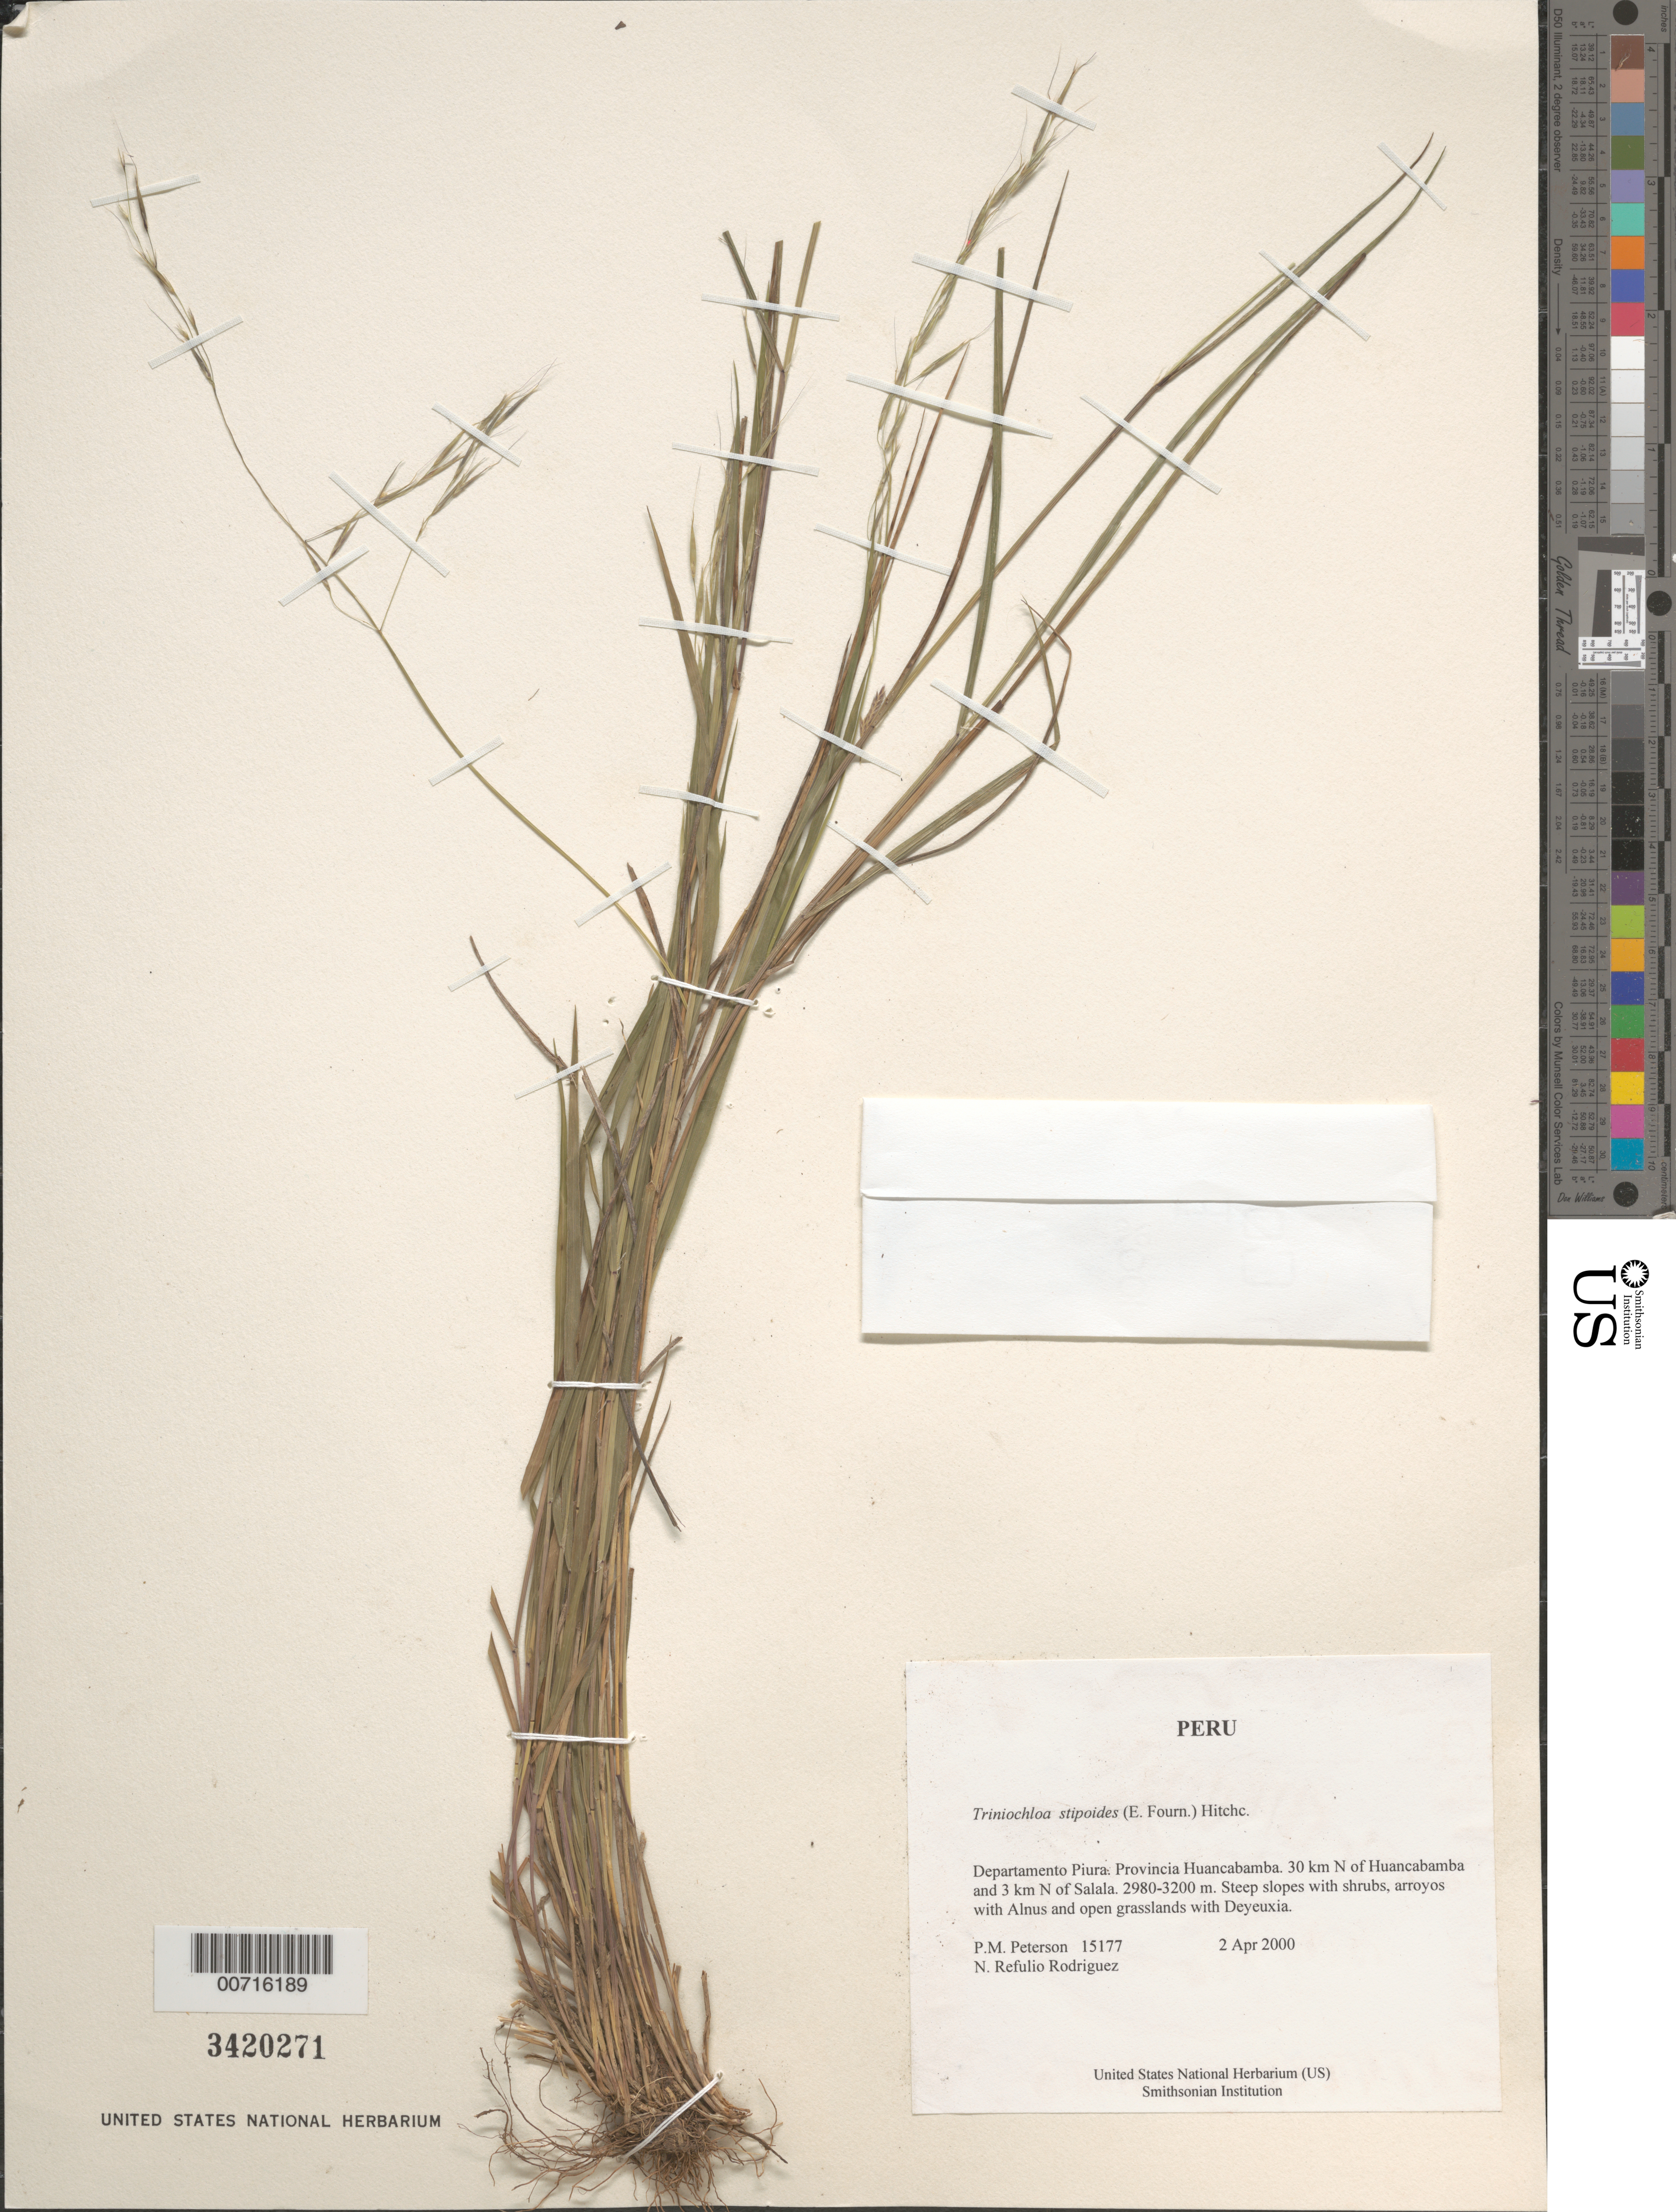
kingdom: Plantae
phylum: Tracheophyta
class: Liliopsida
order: Poales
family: Poaceae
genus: Triniochloa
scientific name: Triniochloa stipoides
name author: (Kunth) Hitchc.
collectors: P. M. Peterson & N. Refulio-Rodríguez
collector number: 15177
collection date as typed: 02 Apr 2000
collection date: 2000-04-02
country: Peru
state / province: Piura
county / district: Huancabamba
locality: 30 km N of Huancabamba and 3 km N of Salala.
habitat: Steep slopes with shrubs, arroyos with Alnus and open grasslands with Deyeuxia.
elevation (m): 2980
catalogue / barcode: US 3420271